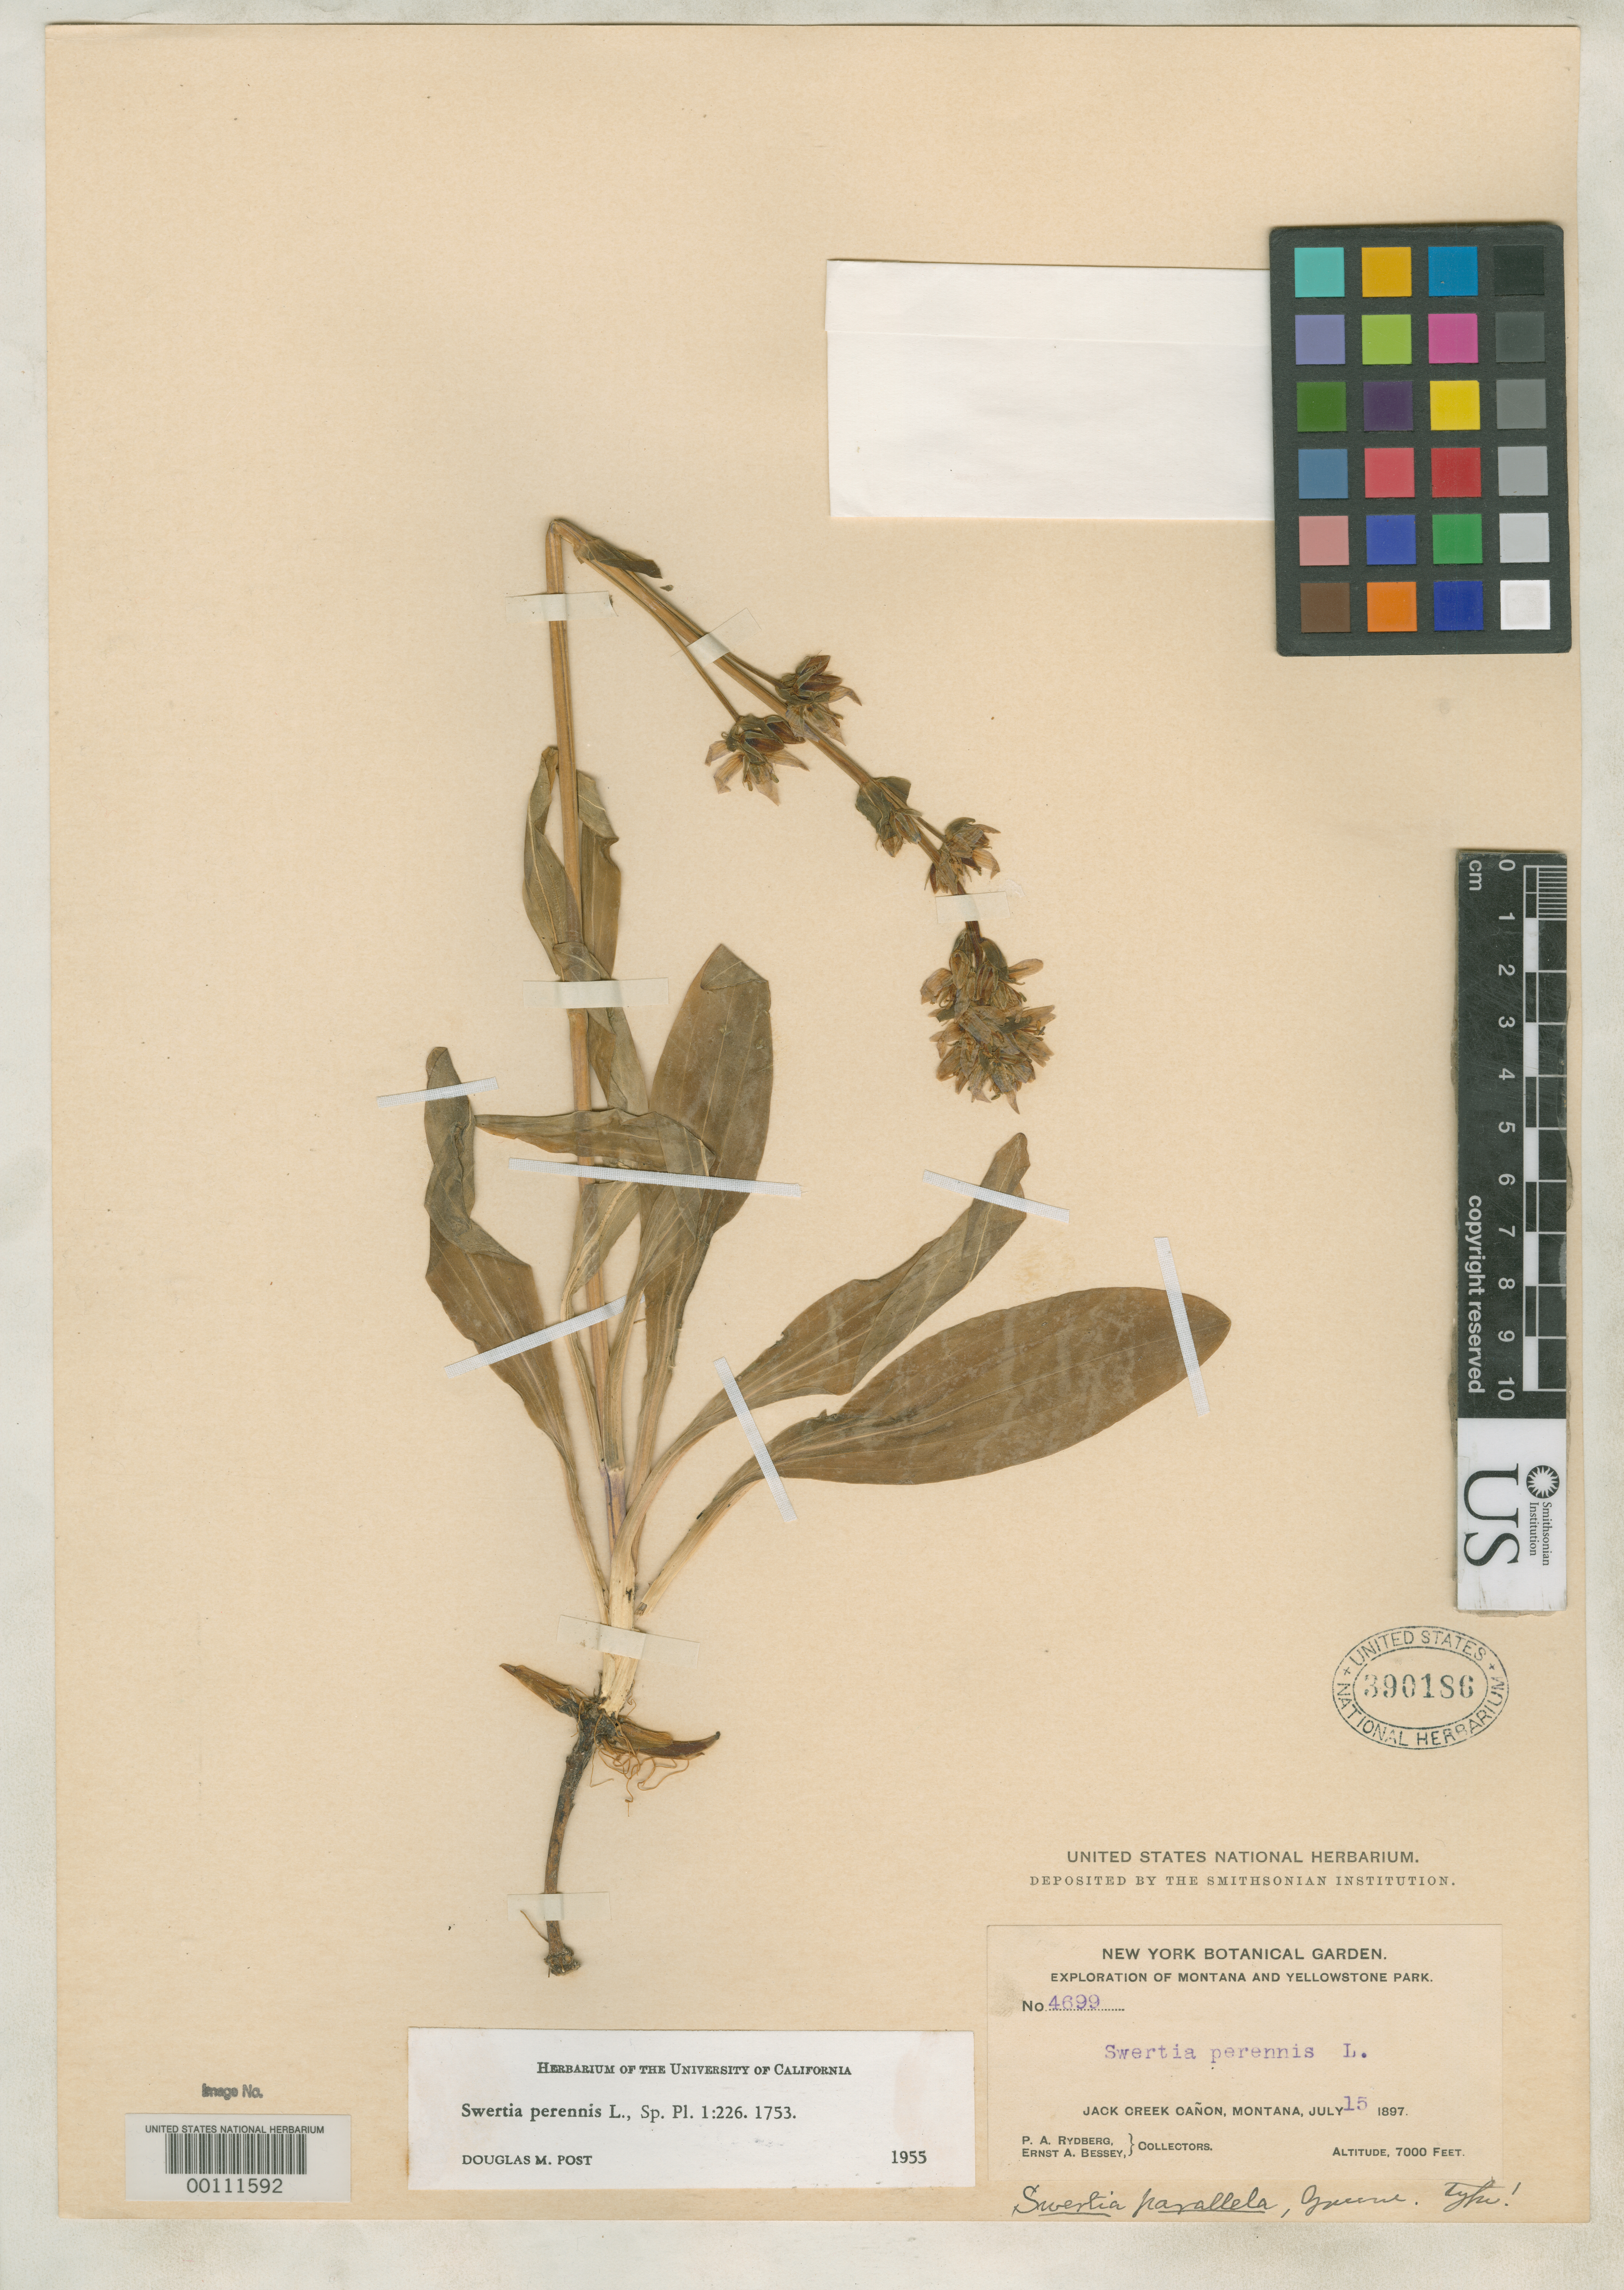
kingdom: Plantae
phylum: Tracheophyta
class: Magnoliopsida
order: Gentianales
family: Gentianaceae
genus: Swertia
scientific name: Swertia parallela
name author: Greene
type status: Holotype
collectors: P. A. Rydberg & E. Bessey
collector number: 4699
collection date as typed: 15 Jul 1897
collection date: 1897-07-15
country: United States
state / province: Montana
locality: Jack Creek Canyon.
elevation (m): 2134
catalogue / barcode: US 390186